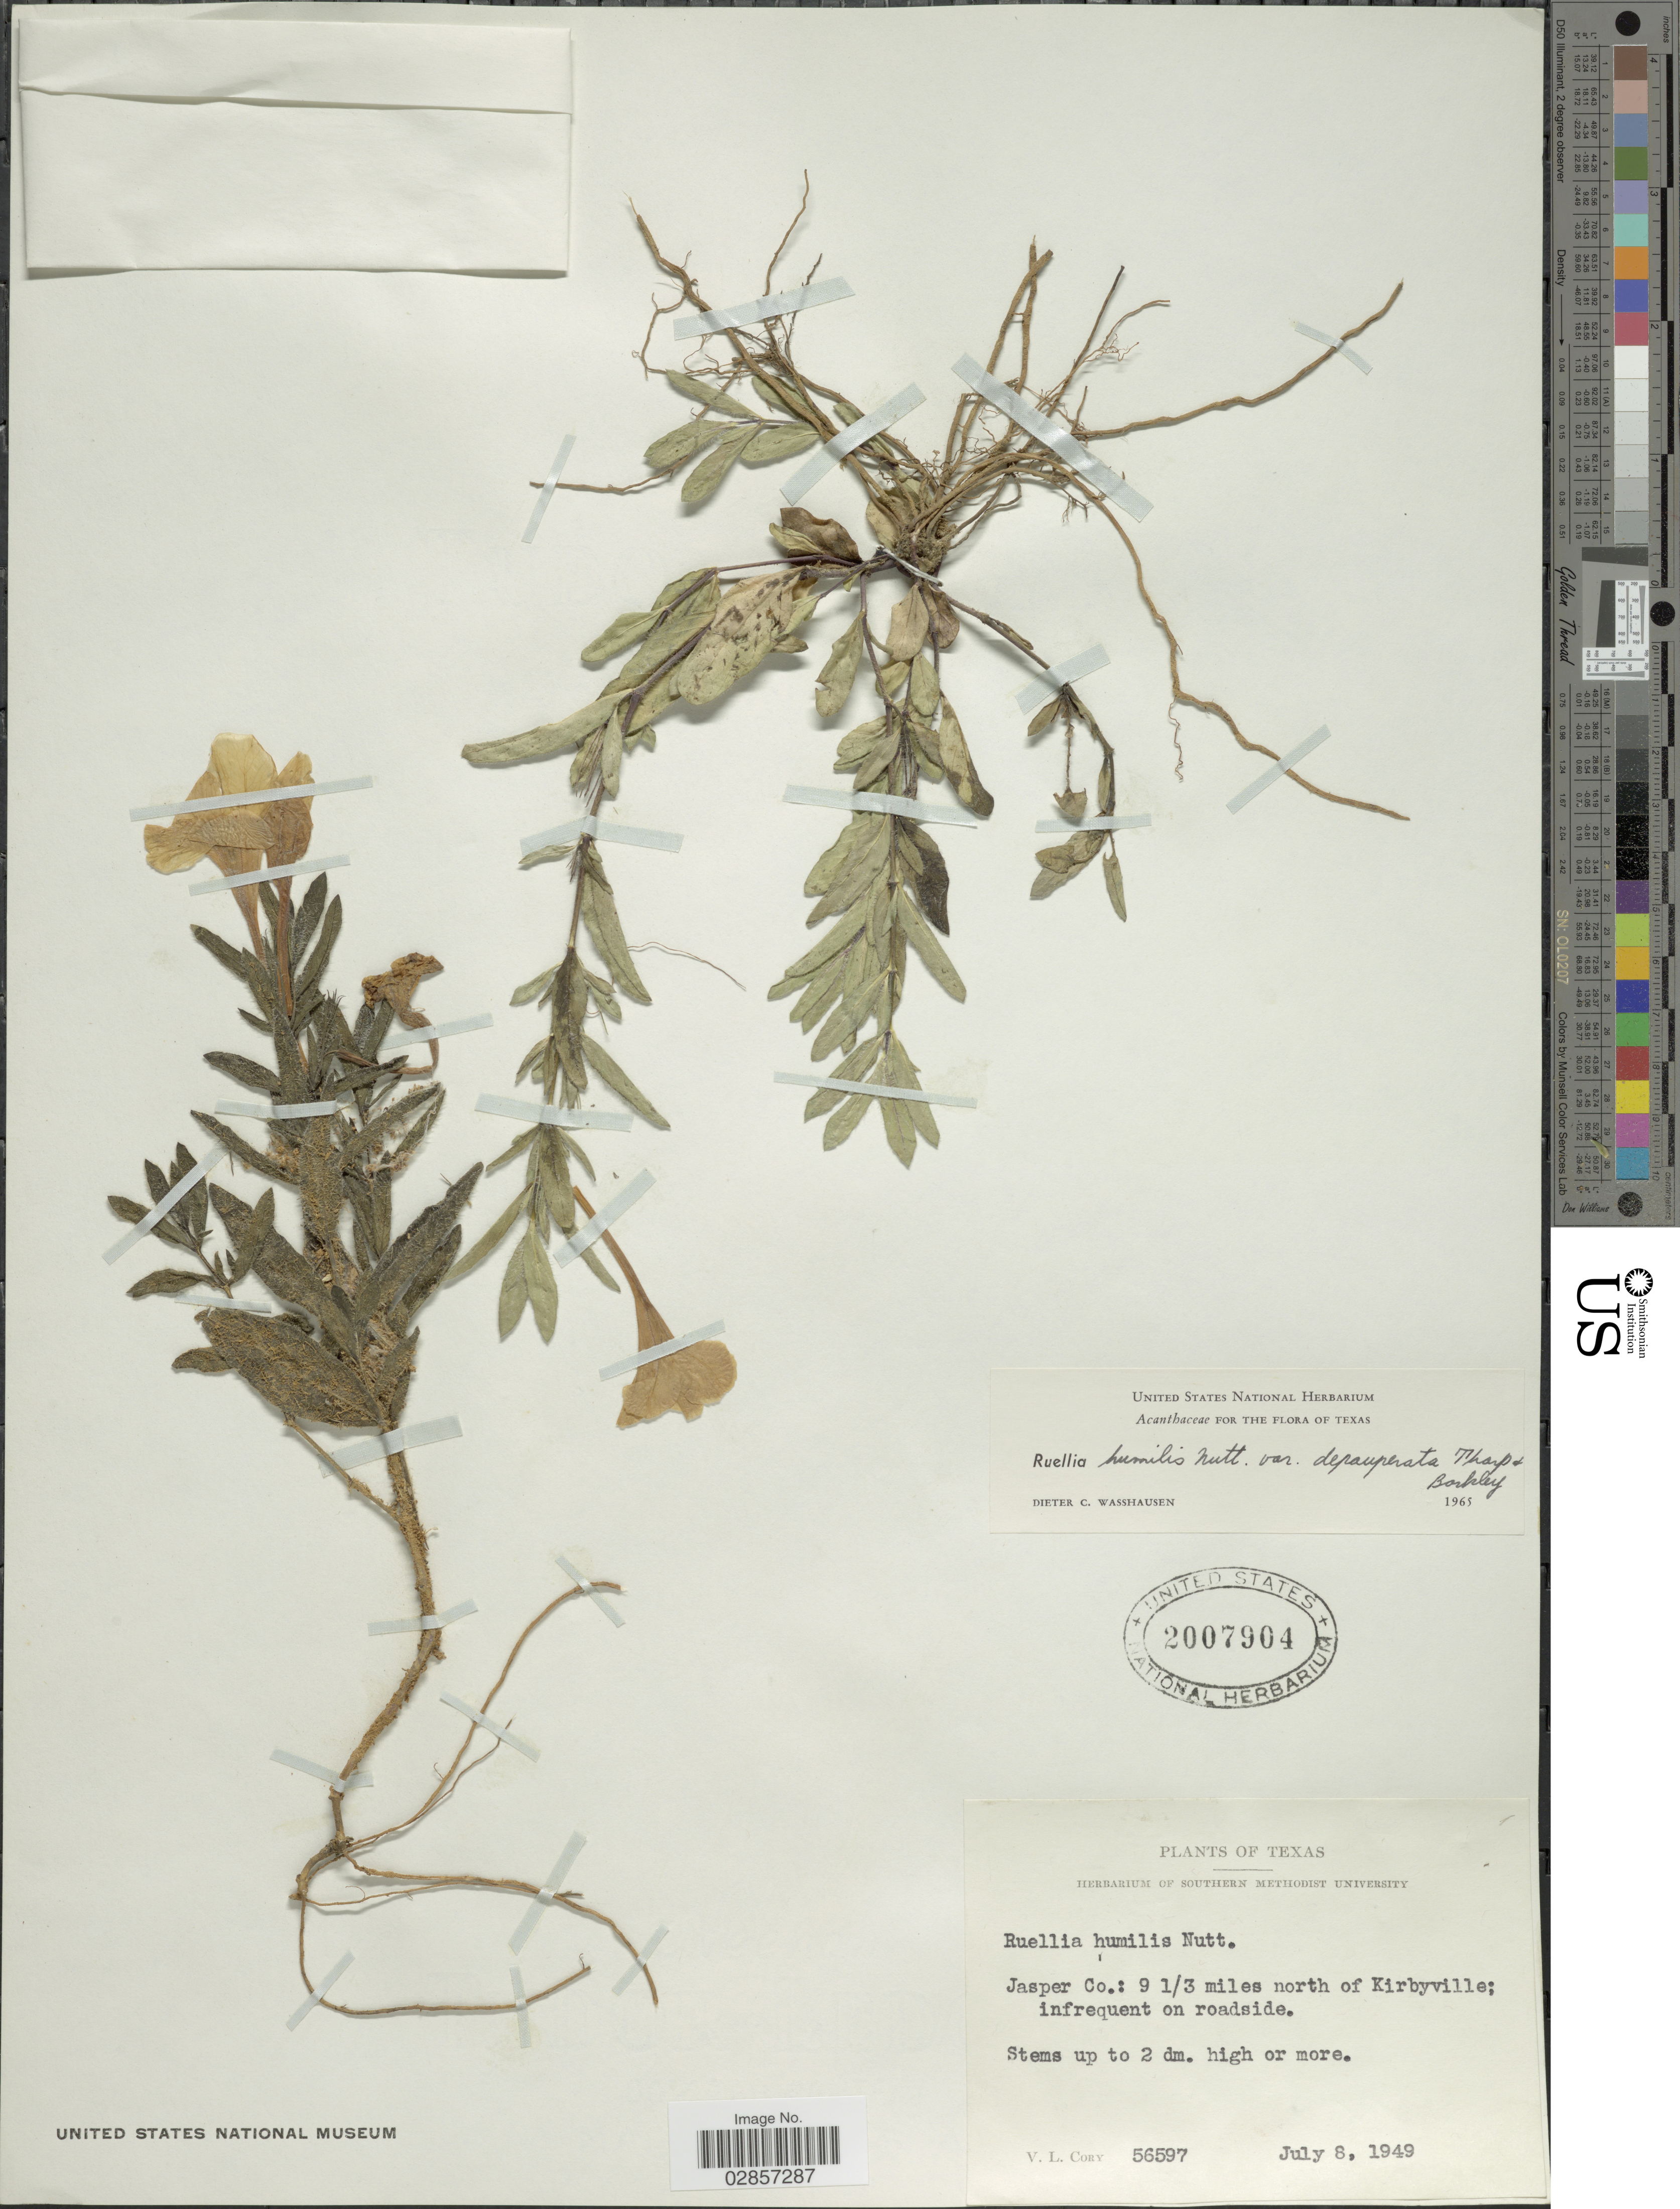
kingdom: Plantae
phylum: Tracheophyta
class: Magnoliopsida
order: Lamiales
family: Acanthaceae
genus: Ruellia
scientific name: Ruellia humilis var. depauperata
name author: Tharp & F.A. Barkley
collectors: V. Cory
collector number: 56597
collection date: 1949-07-08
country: United States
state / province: Texas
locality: Jasper Co.: 9 1/3 miles north of Kirbyville.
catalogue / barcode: US 2007904